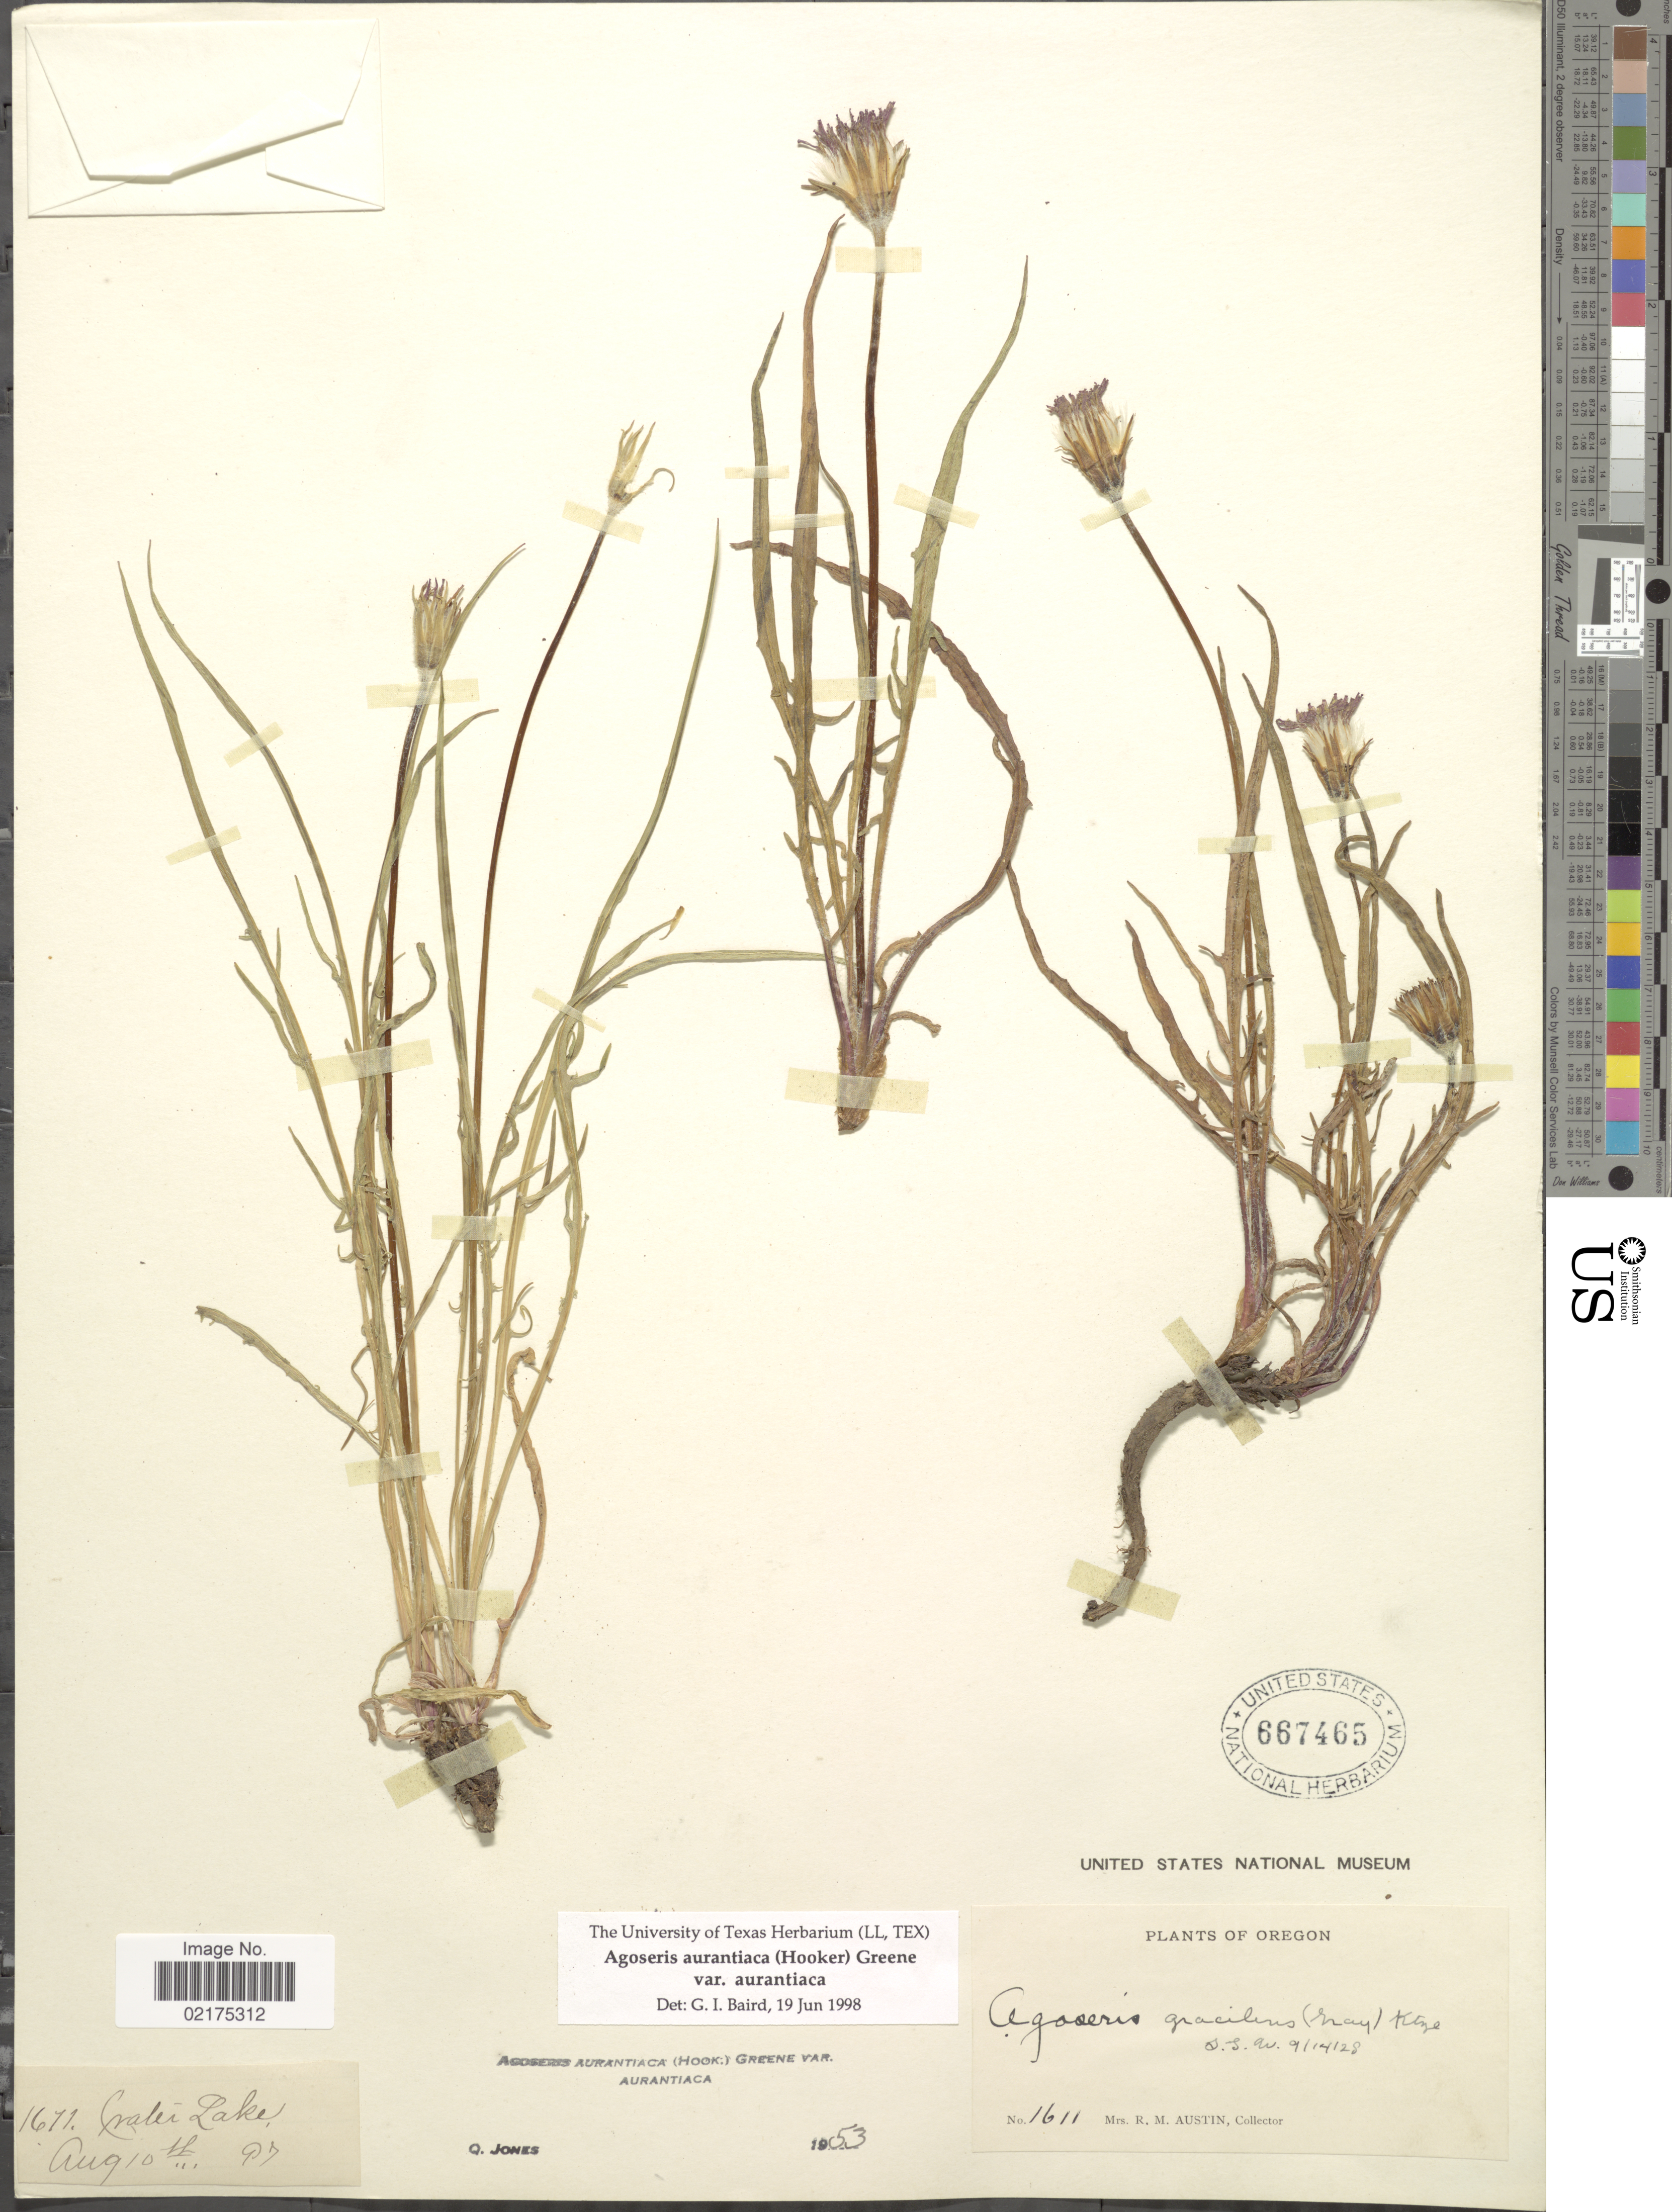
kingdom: Plantae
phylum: Tracheophyta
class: Magnoliopsida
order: Asterales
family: Asteraceae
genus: Agoseris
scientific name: Agoseris aurantiaca var. aurantiaca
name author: (Hook.) Greene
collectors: R. Austin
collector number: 1611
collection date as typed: Transcribed d/m/y: 10/8/97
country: United States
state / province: Oregon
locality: Crater Lake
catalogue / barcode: US 667465